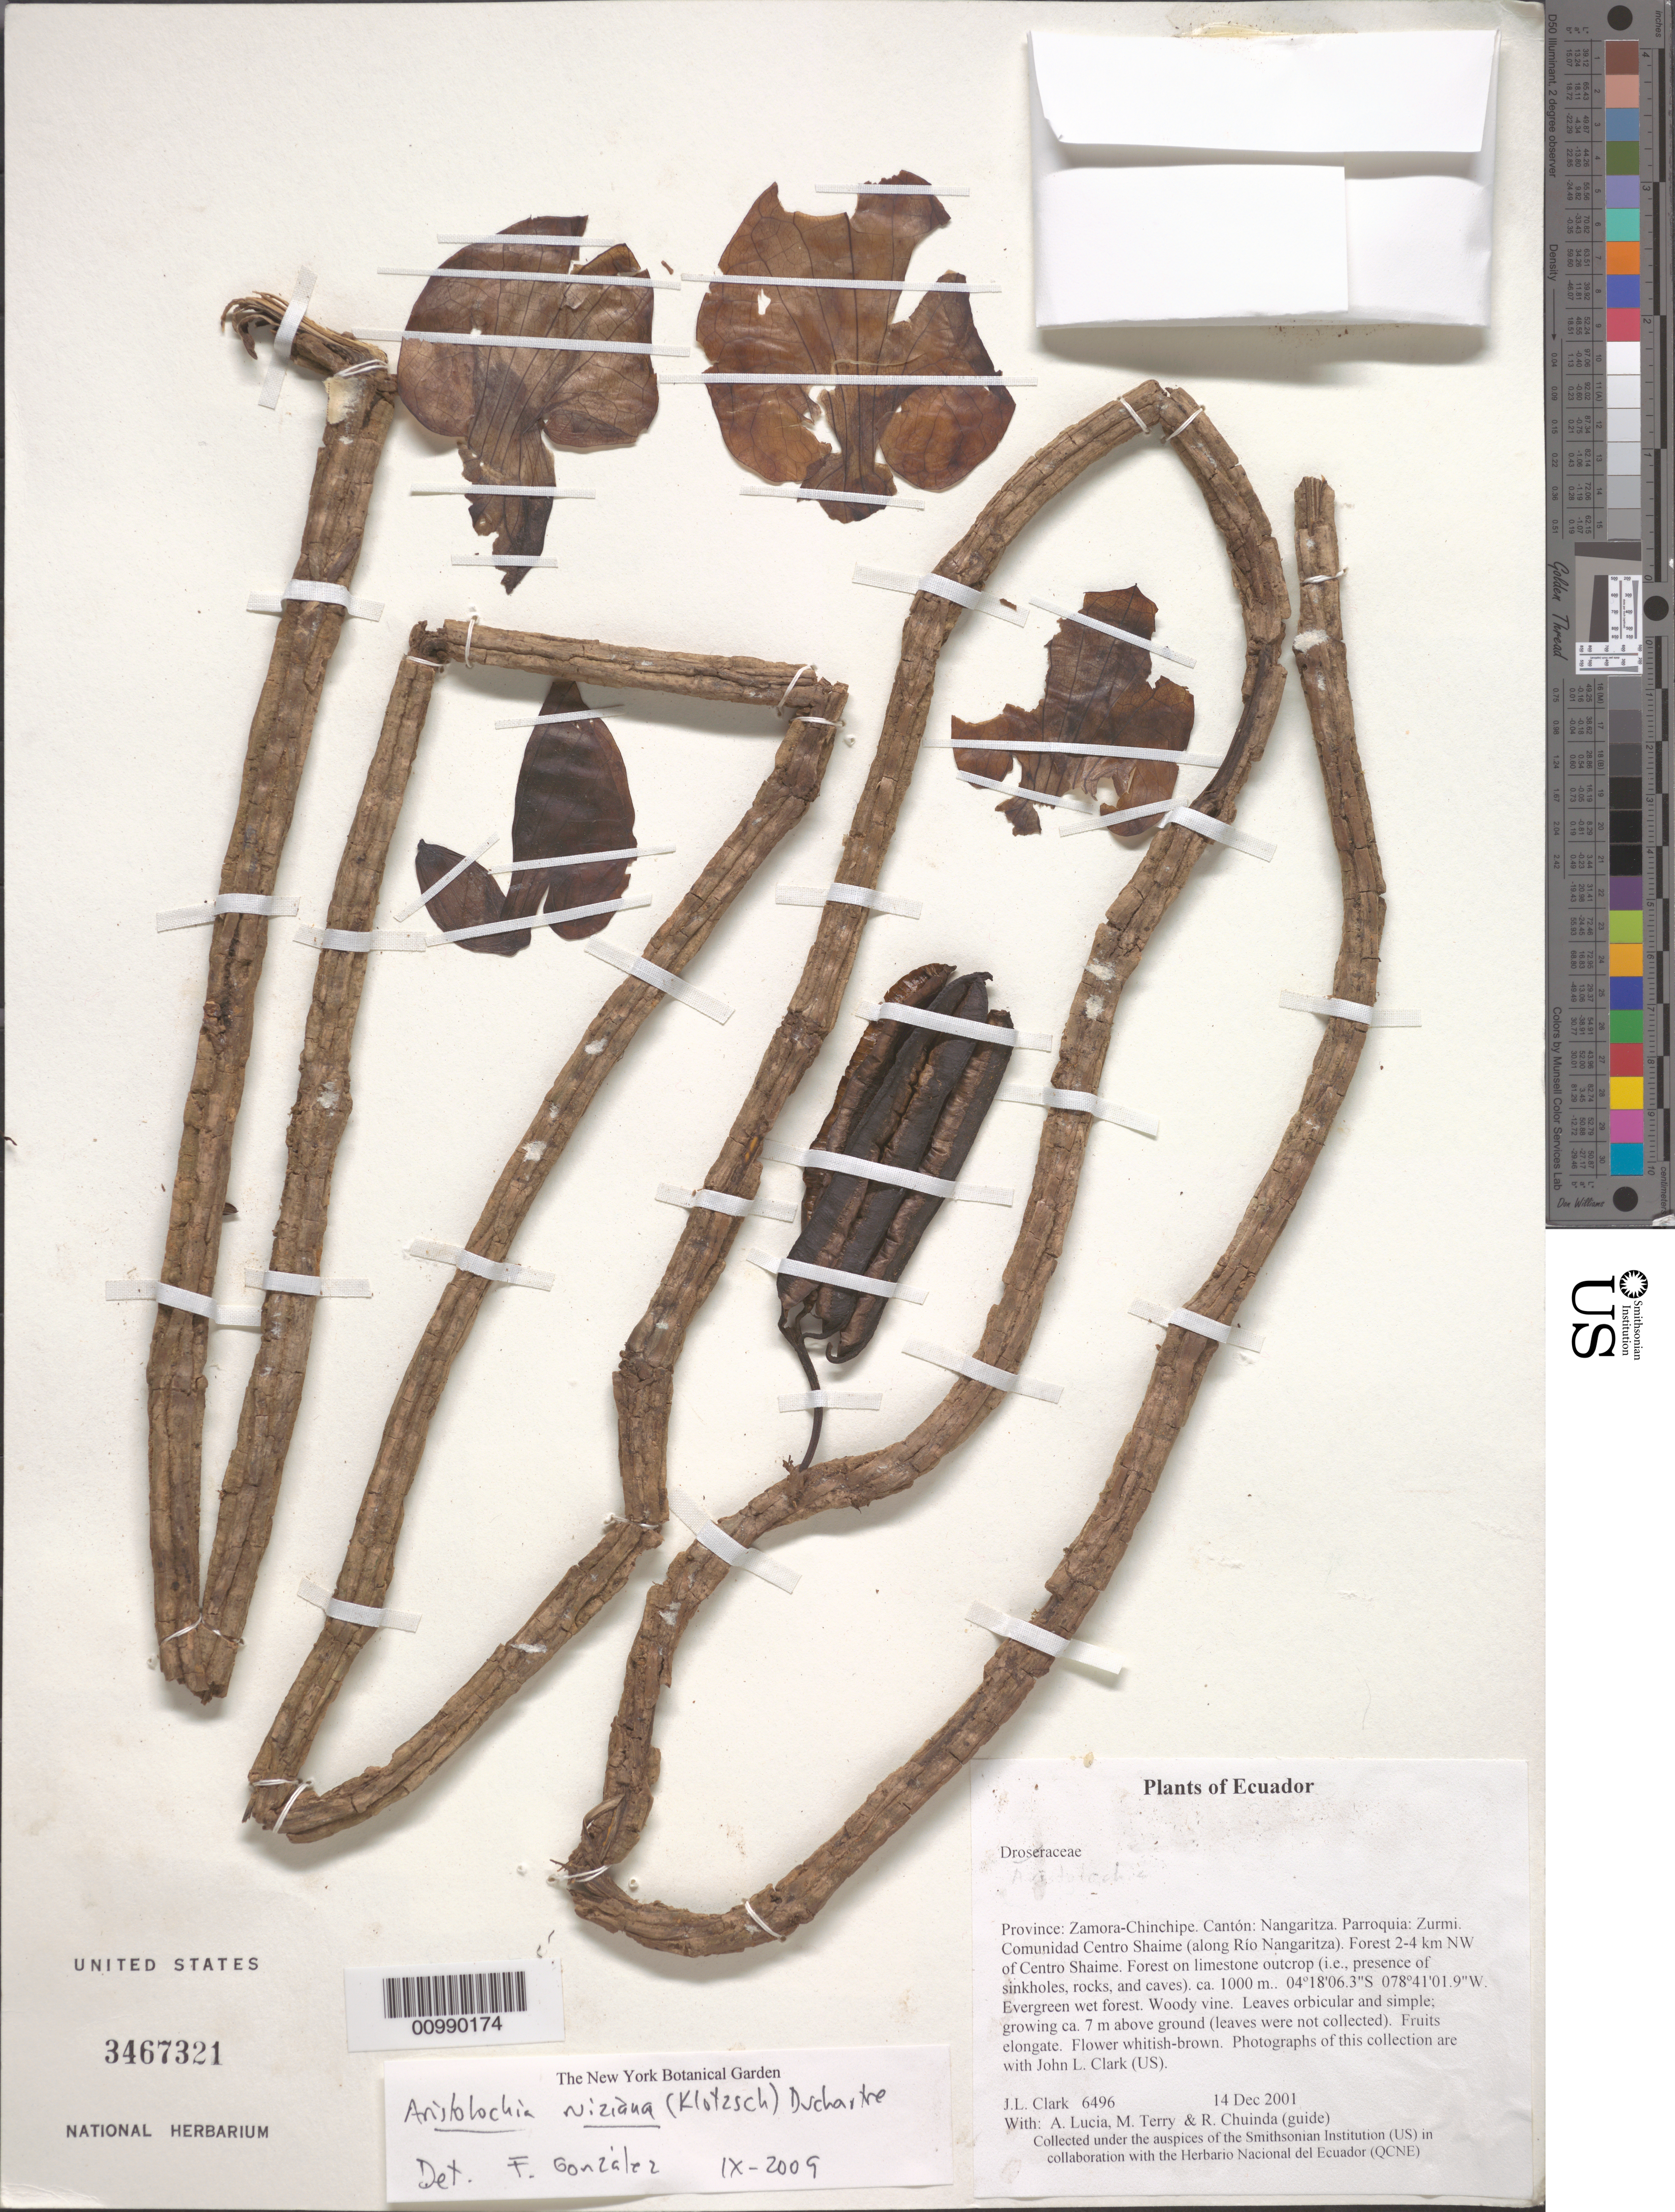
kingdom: Plantae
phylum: Tracheophyta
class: Magnoliopsida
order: Piperales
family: Aristolochiaceae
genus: Aristolochia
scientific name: Aristolochia sp.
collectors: J. L. Clark, A. Lucia, M. Terry & R. Chuinda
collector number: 6496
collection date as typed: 14 Dec 2001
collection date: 2001-12-14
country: Ecuador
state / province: Zamora-Chinchipe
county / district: Nangaritza ?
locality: Parroquia: Zurmi. Comunidad Centro Shaime (along Río Nangaritza). Forest 2-4 km NW of Centro Shaime. Forest on limestOneoutcrop (i.e., presence of sinkholes, rocks, and caves).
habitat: Evergreen wet forest.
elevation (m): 1000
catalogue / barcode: US 3467321